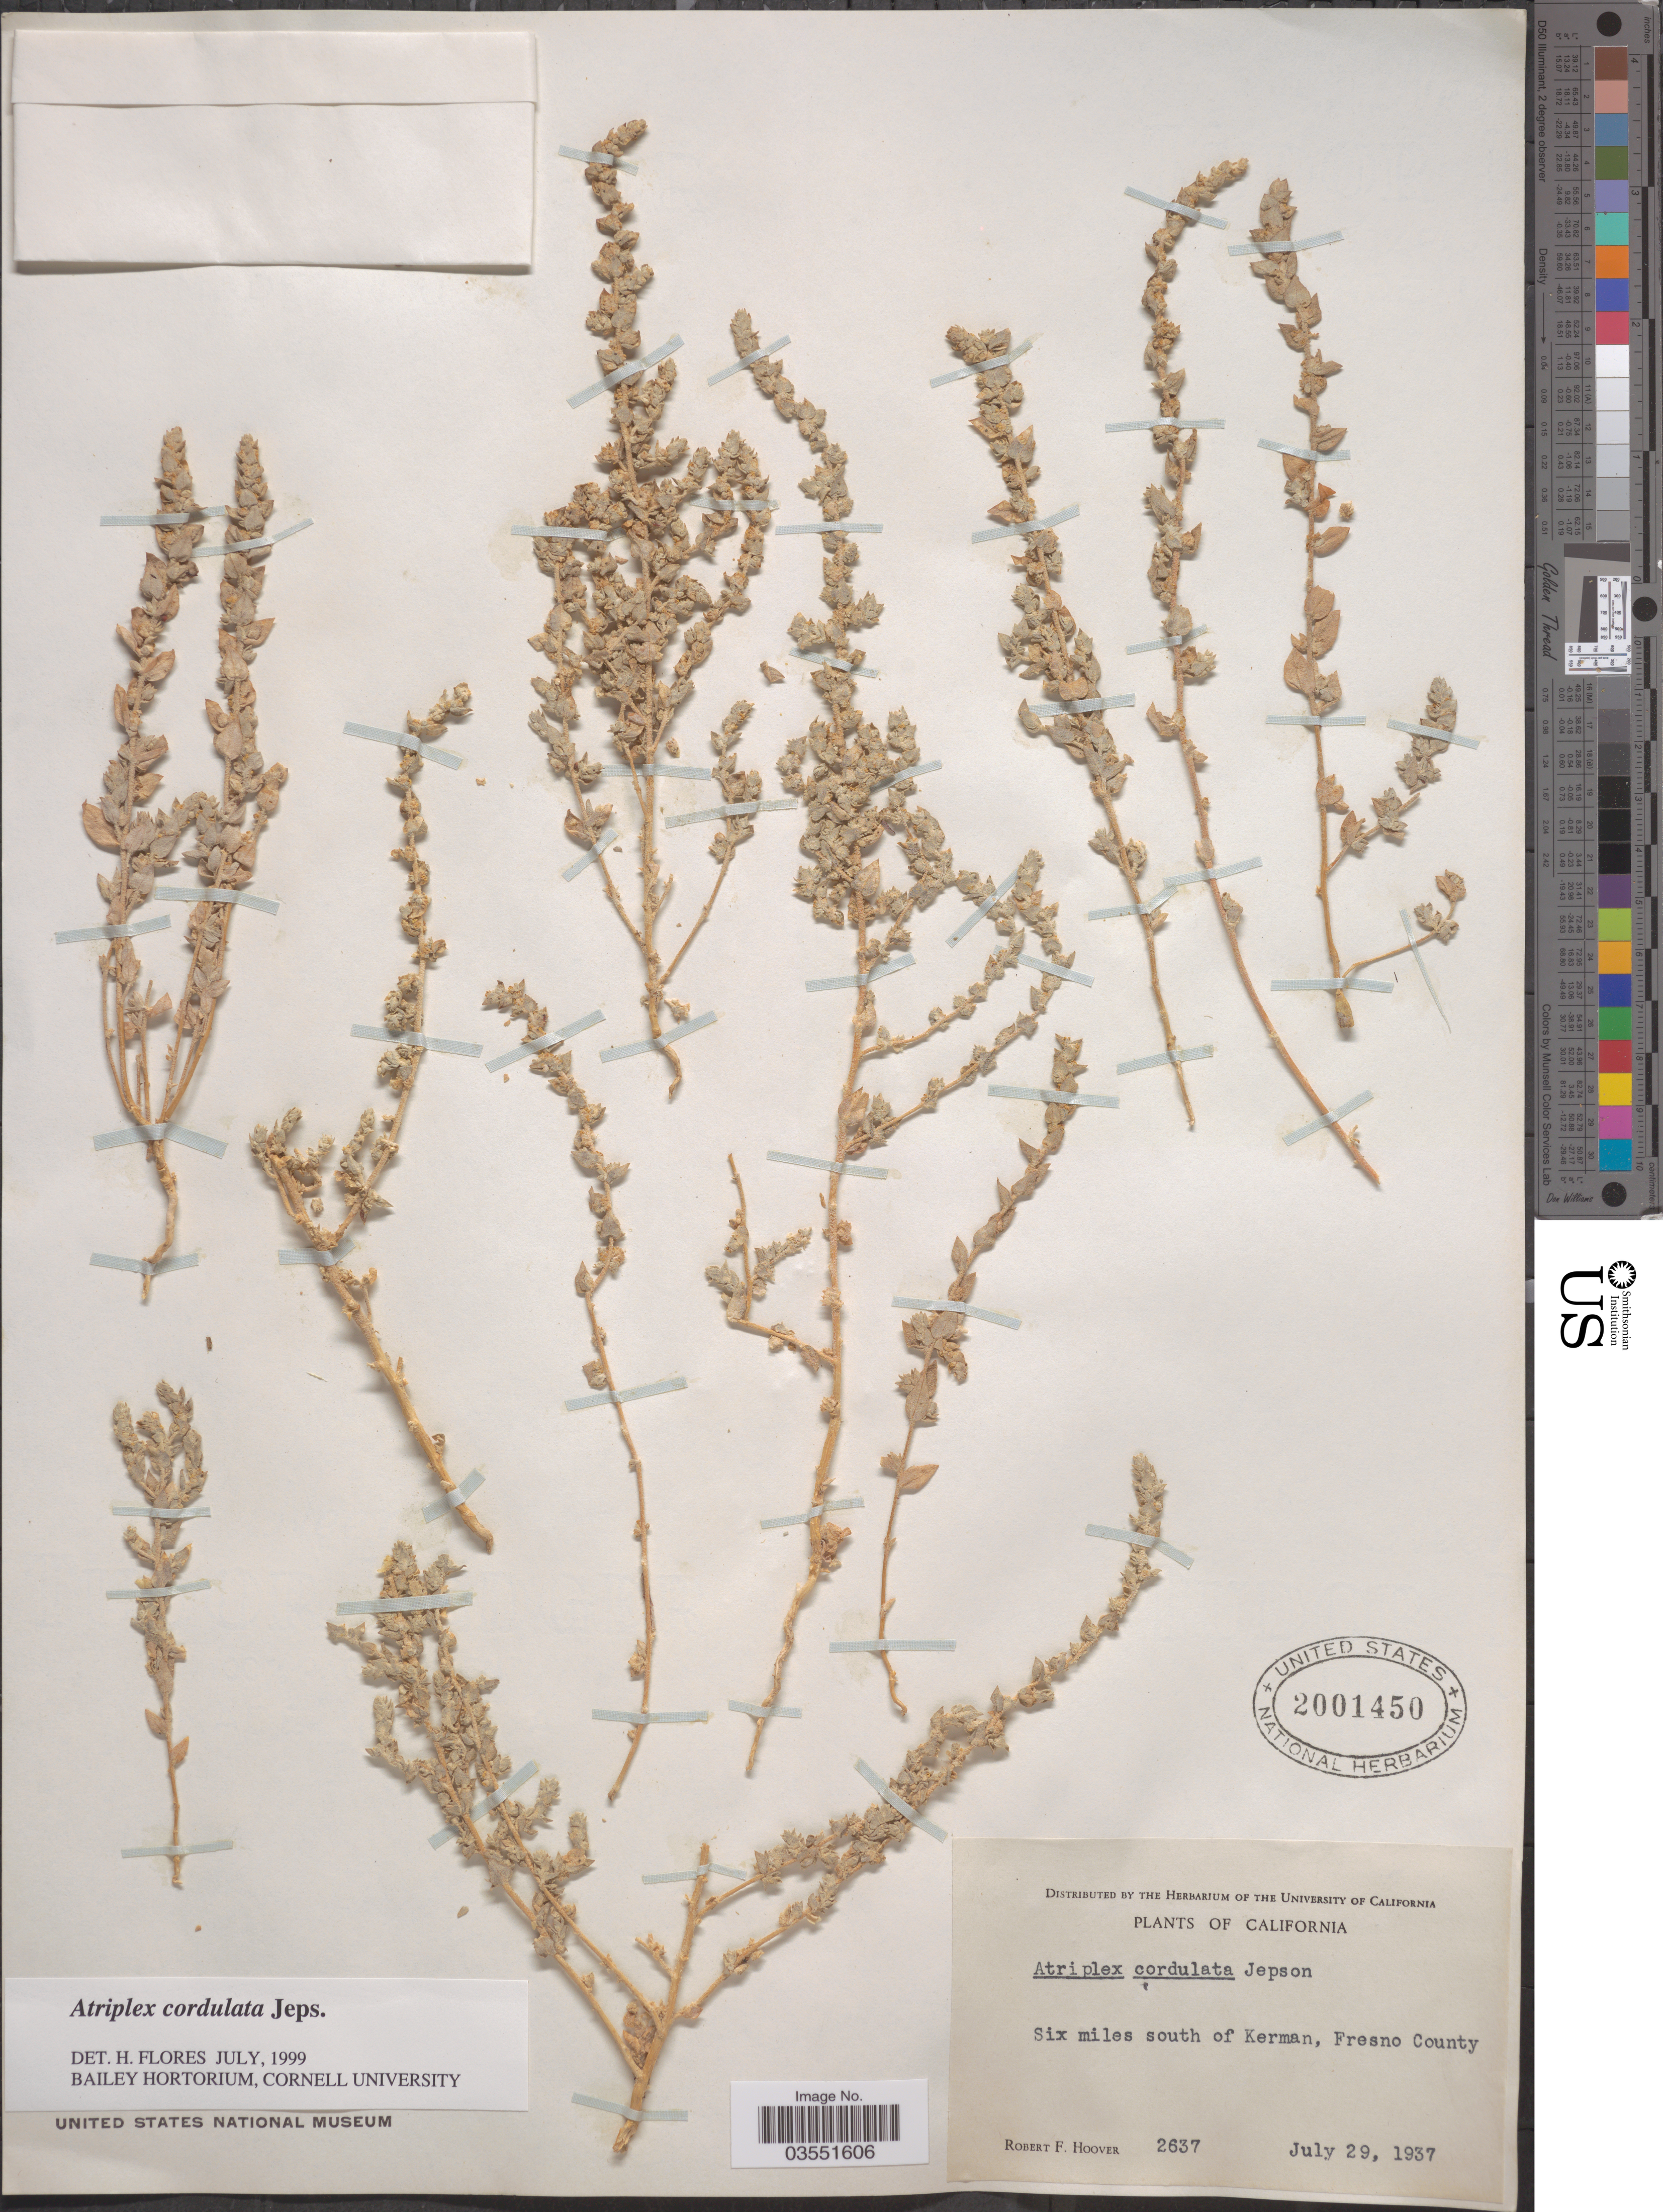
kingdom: Plantae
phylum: Tracheophyta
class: Magnoliopsida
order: Caryophyllales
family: Amaranthaceae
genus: Atriplex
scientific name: Atriplex cordulata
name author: Jeps.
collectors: R. F. Hoover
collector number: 2637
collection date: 1937-07-29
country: United States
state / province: California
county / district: Fresno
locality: Six miles south of Kerman, Fresno County.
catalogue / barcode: US 2001450